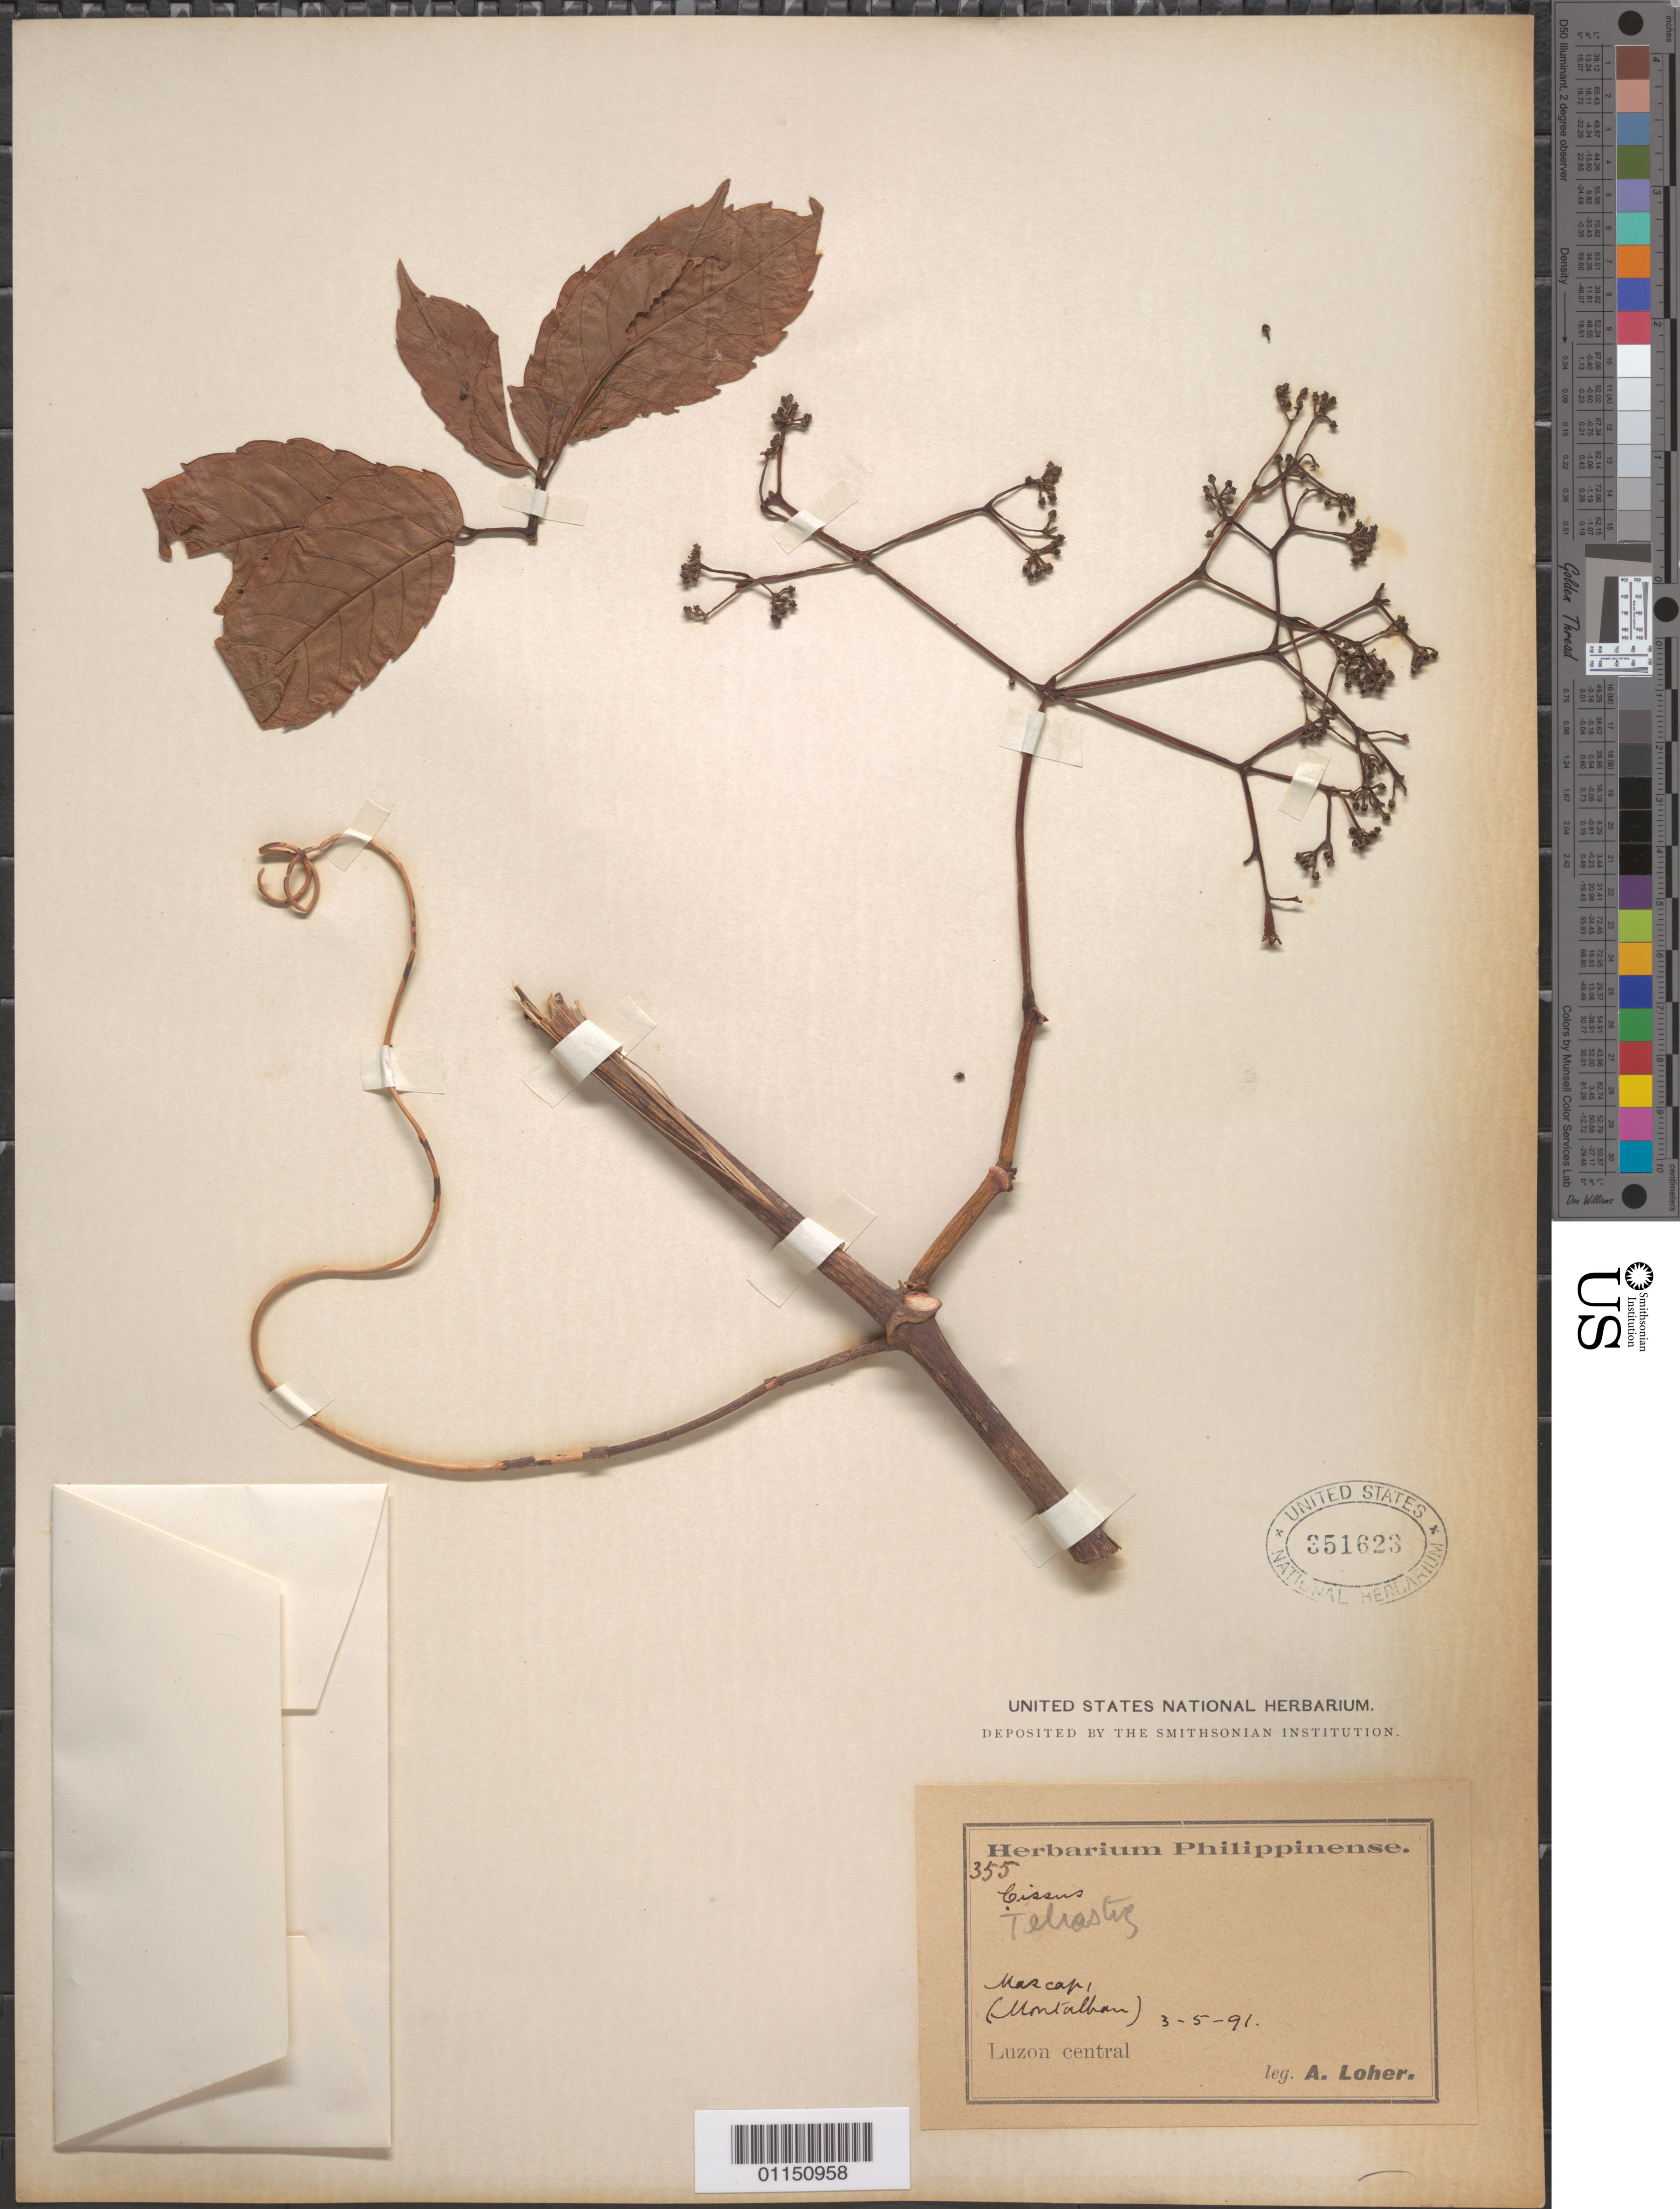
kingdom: Plantae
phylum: Tracheophyta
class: Magnoliopsida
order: Vitales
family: Vitaceae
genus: Tetrastigma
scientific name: Tetrastigma sp.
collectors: A. Loher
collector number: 355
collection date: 1891-05-03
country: Philippines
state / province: Calabarzon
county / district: Rizal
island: Luzon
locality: Mascap. Luzon central.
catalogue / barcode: US 351623